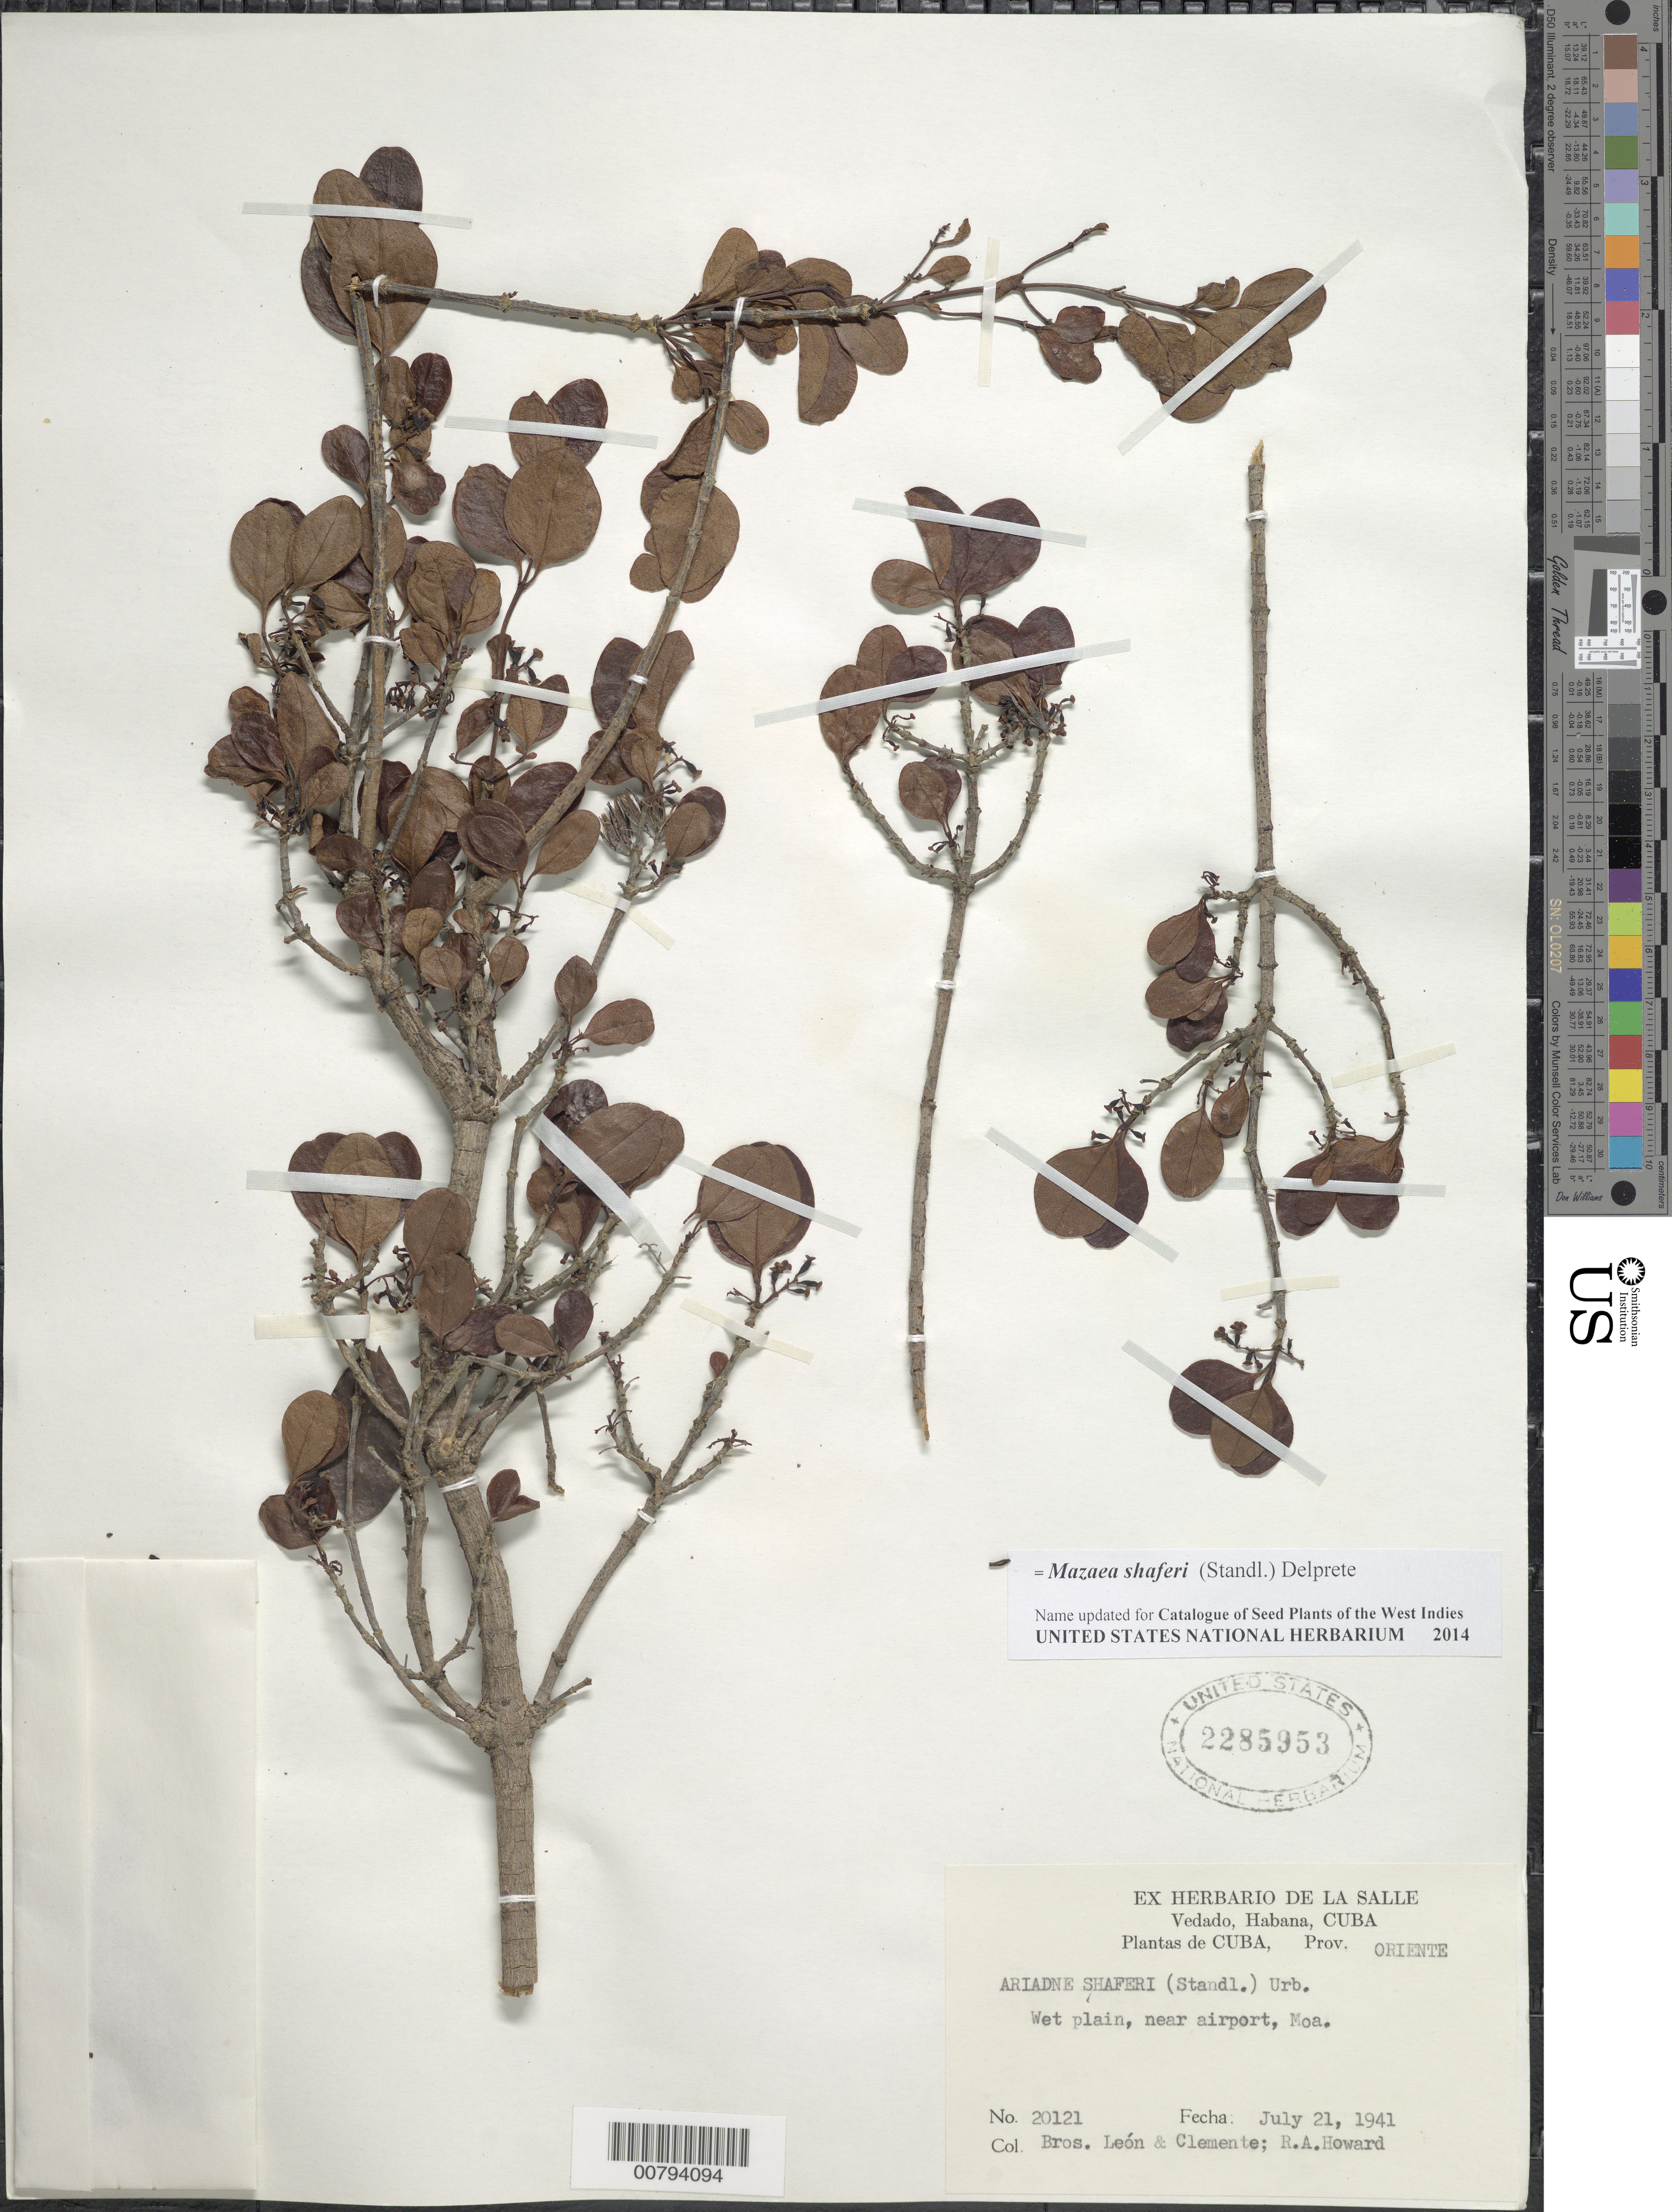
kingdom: Plantae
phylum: Tracheophyta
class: Magnoliopsida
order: Gentianales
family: Rubiaceae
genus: Mazaea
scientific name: Mazaea shaferi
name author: (Standl.) Delprete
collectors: Bro. León, Bro. Clemente & R. A. Howard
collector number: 20121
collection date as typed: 21 Jul 1941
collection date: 1941-07-21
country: Cuba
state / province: Oriente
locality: Near airport, Moa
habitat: Wet plain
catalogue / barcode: US 2285953